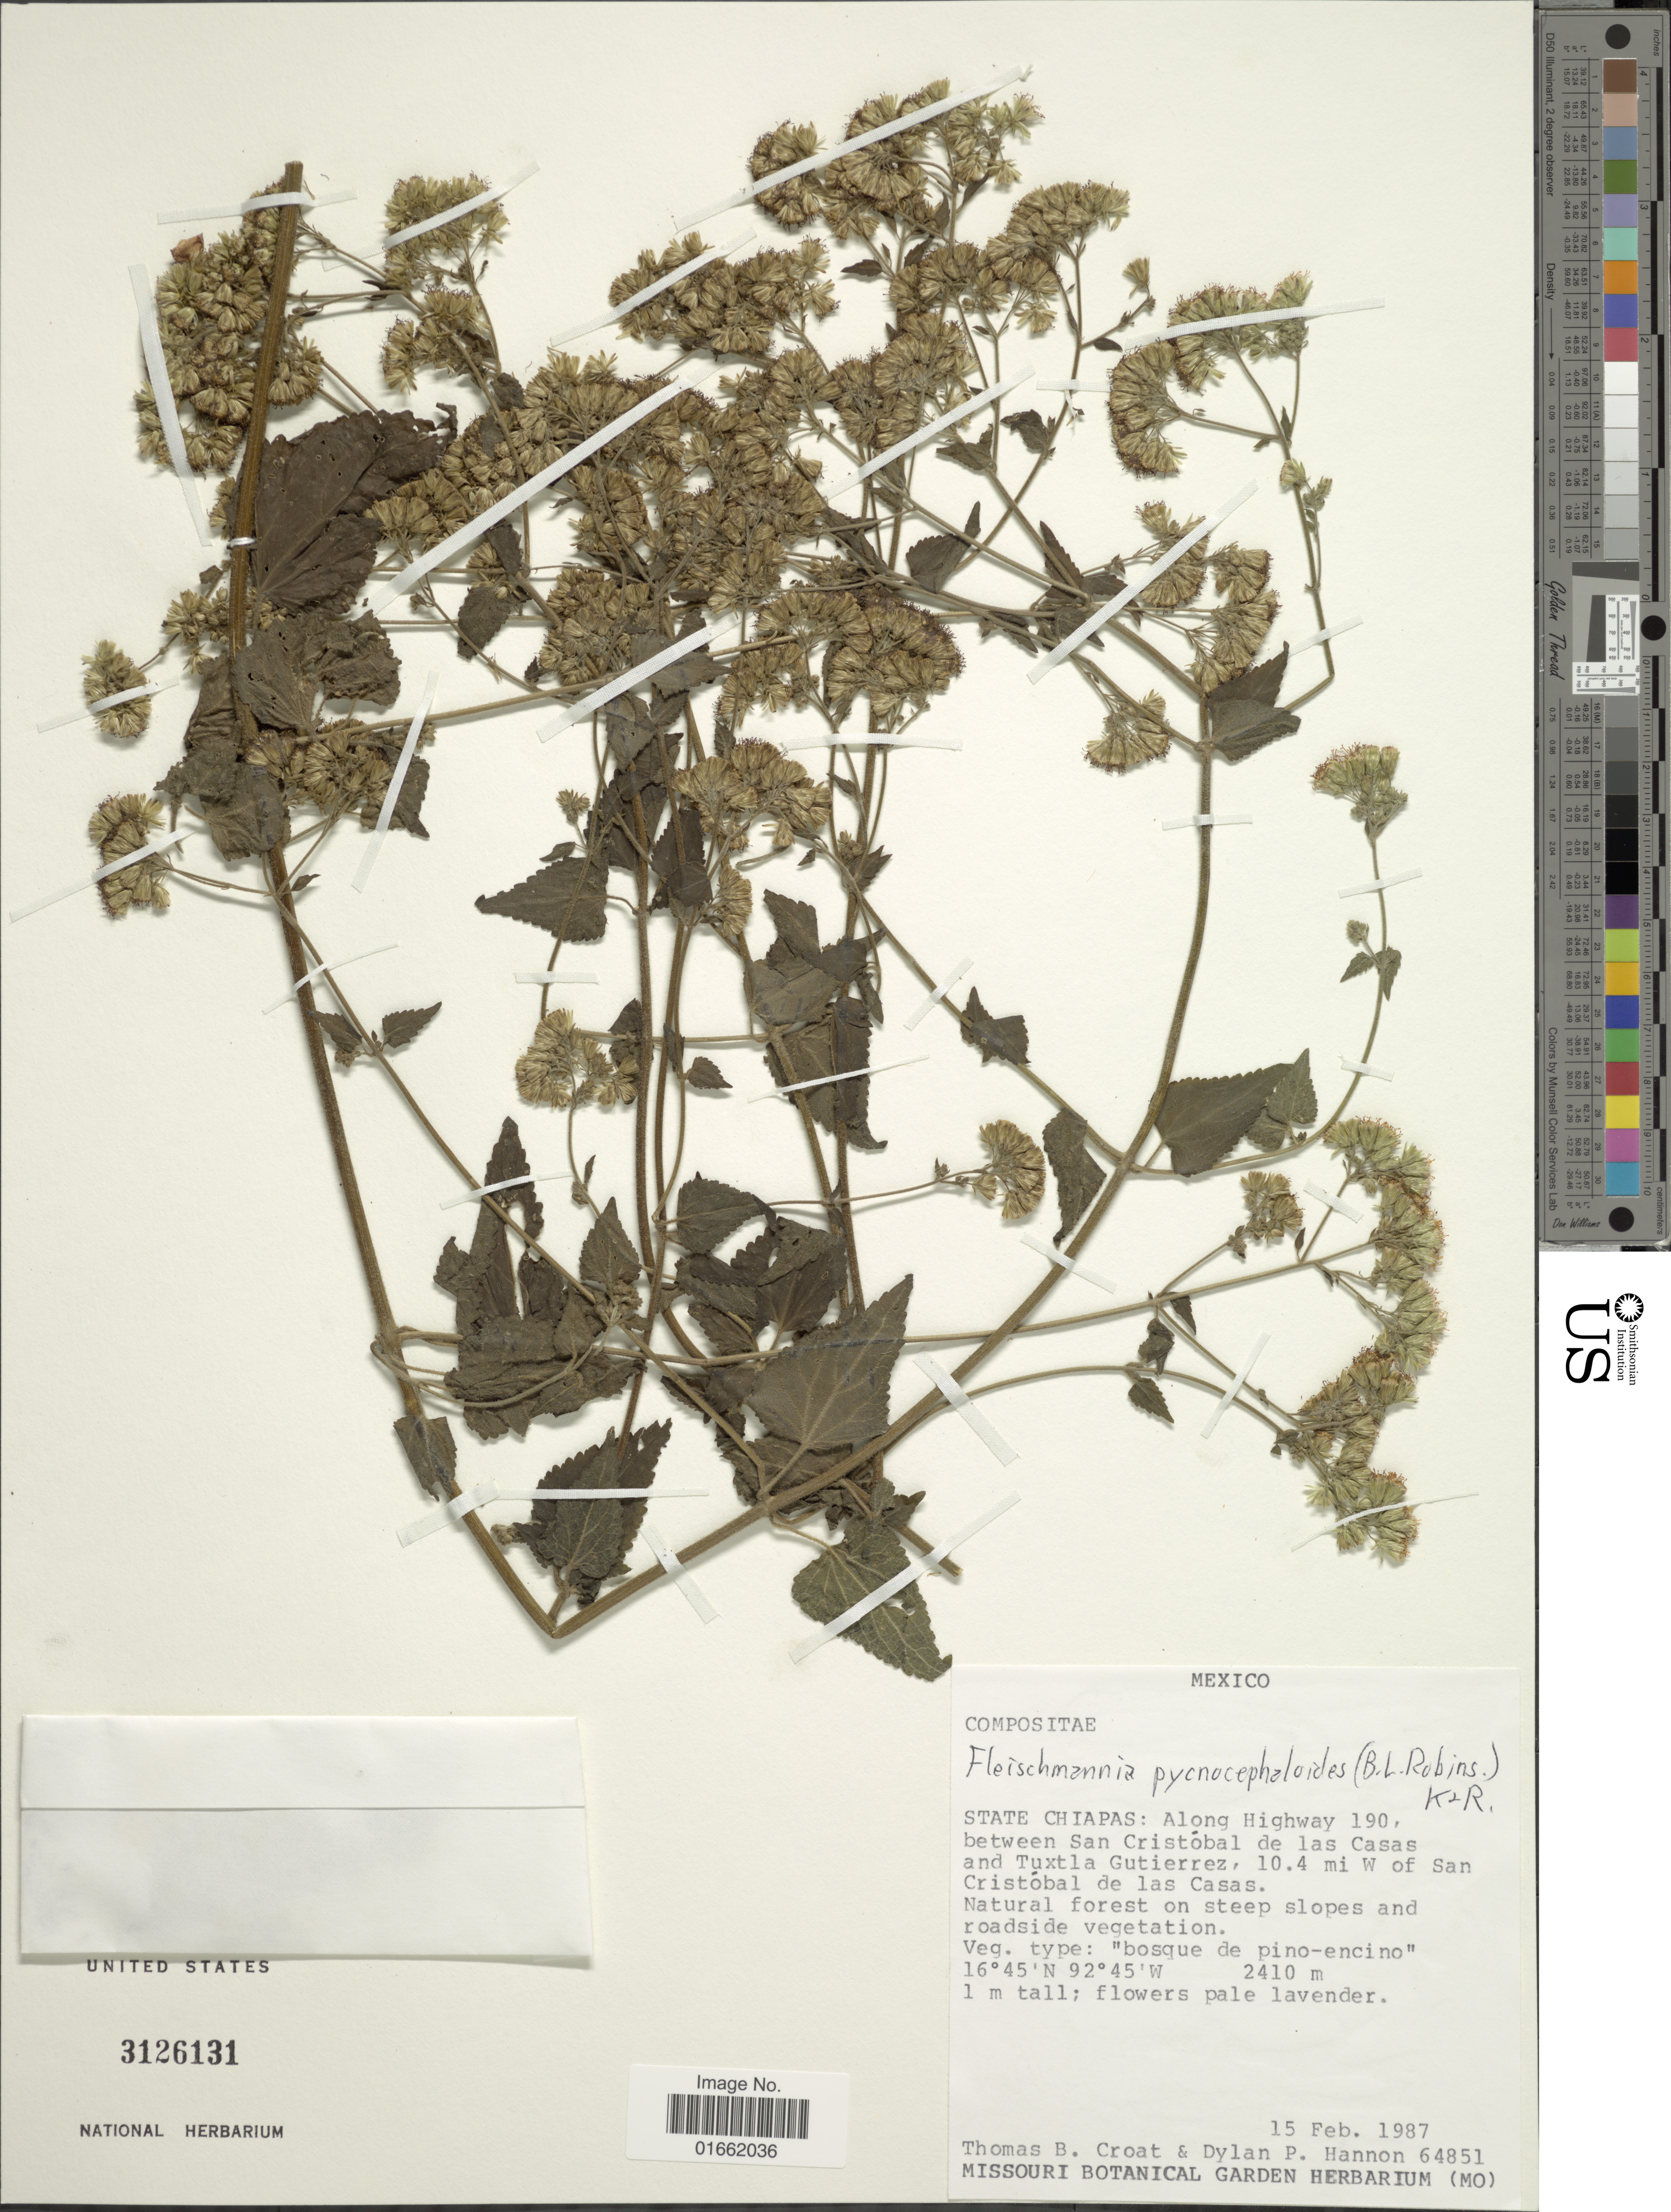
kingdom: Plantae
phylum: Tracheophyta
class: Magnoliopsida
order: Asterales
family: Asteraceae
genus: Fleischmannia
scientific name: Fleischmannia pycnocephaloides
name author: (B.L. Rob.) R.M. King & H. Rob.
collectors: T. B. Croat & D. Hannon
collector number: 64851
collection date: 1987-02-15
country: Mexico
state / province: Chiapas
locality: State Chiapas: Along Highway 190, between San Cristóbal de las Casas and Tuxtla Gutierrez, 10.4 mi W of San Cristóbal de las Casas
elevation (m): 2410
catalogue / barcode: US 3126131